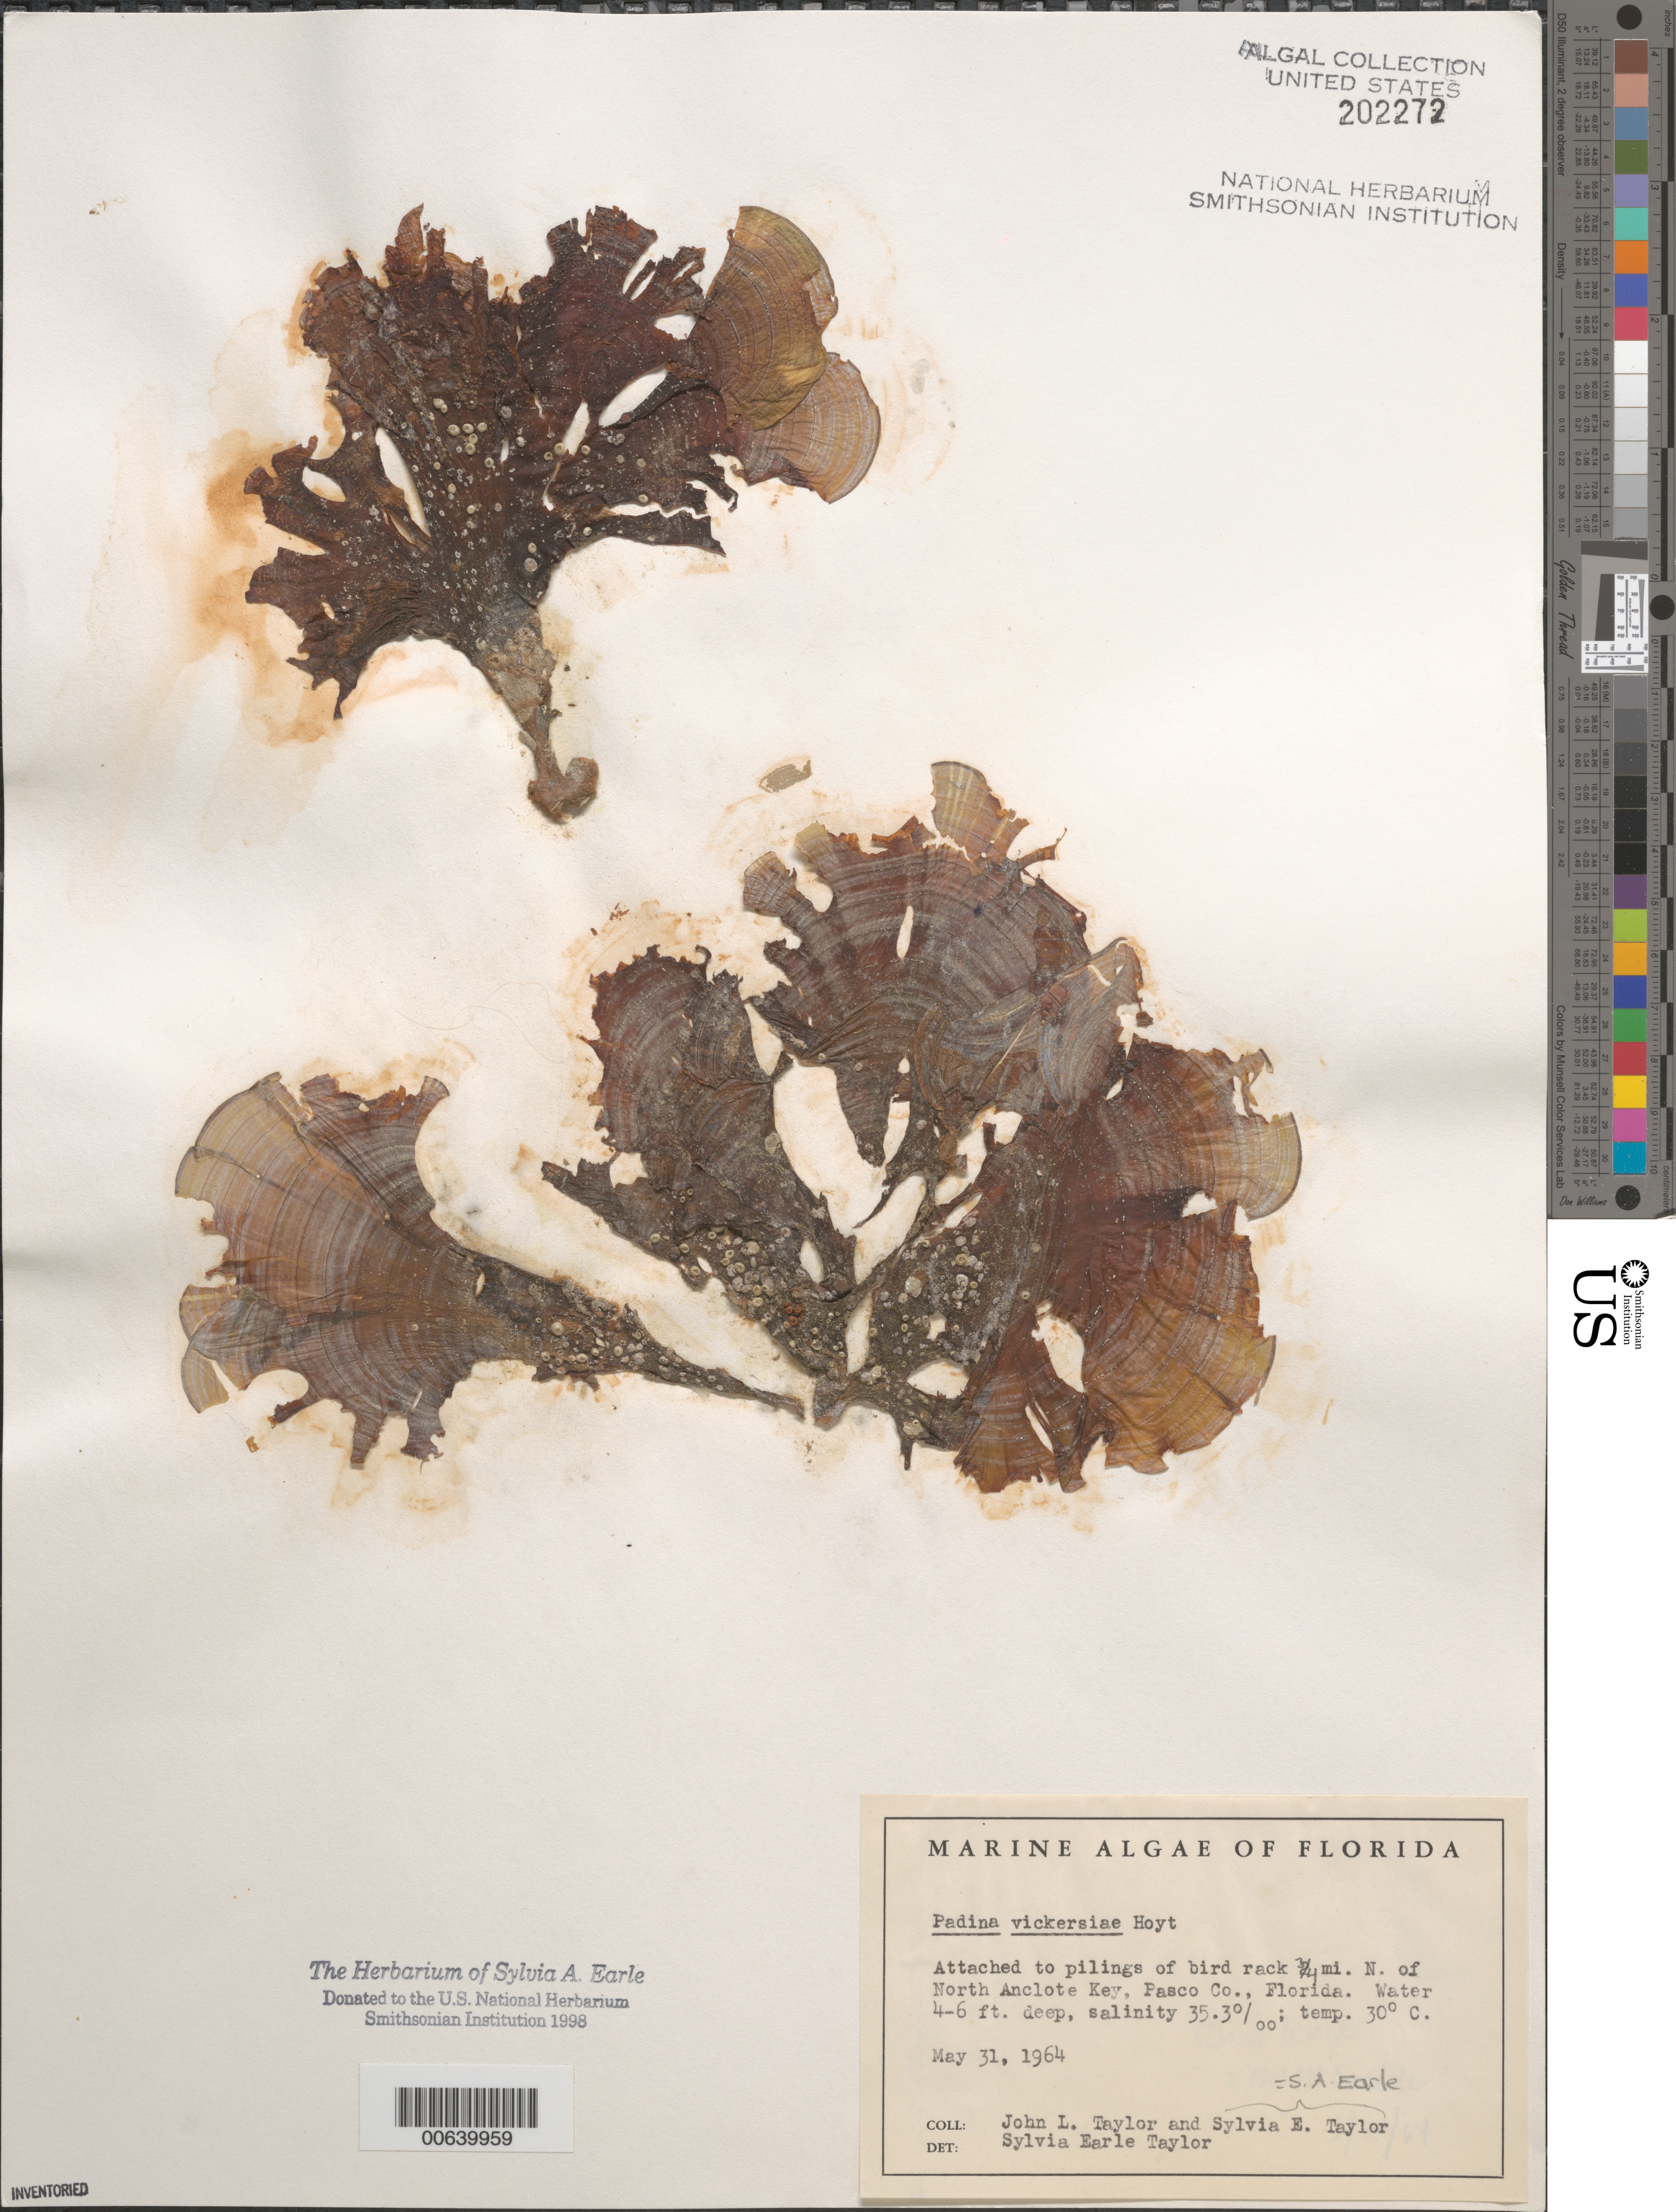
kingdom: Chromista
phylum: Ochrophyta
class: Phaeophyceae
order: Dictyotales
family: Dictyotaceae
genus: Padina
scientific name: Padina gymnospora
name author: (Kütz.) O.G. Sond.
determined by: Algae name updating Project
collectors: J. L. Taylor & S. A. Earle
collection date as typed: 31 May 1964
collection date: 1964-05-31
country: United States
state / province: Florida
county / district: Pasco County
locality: Bird rack 3/4 mile north of North Anclote Key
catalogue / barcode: US 202272